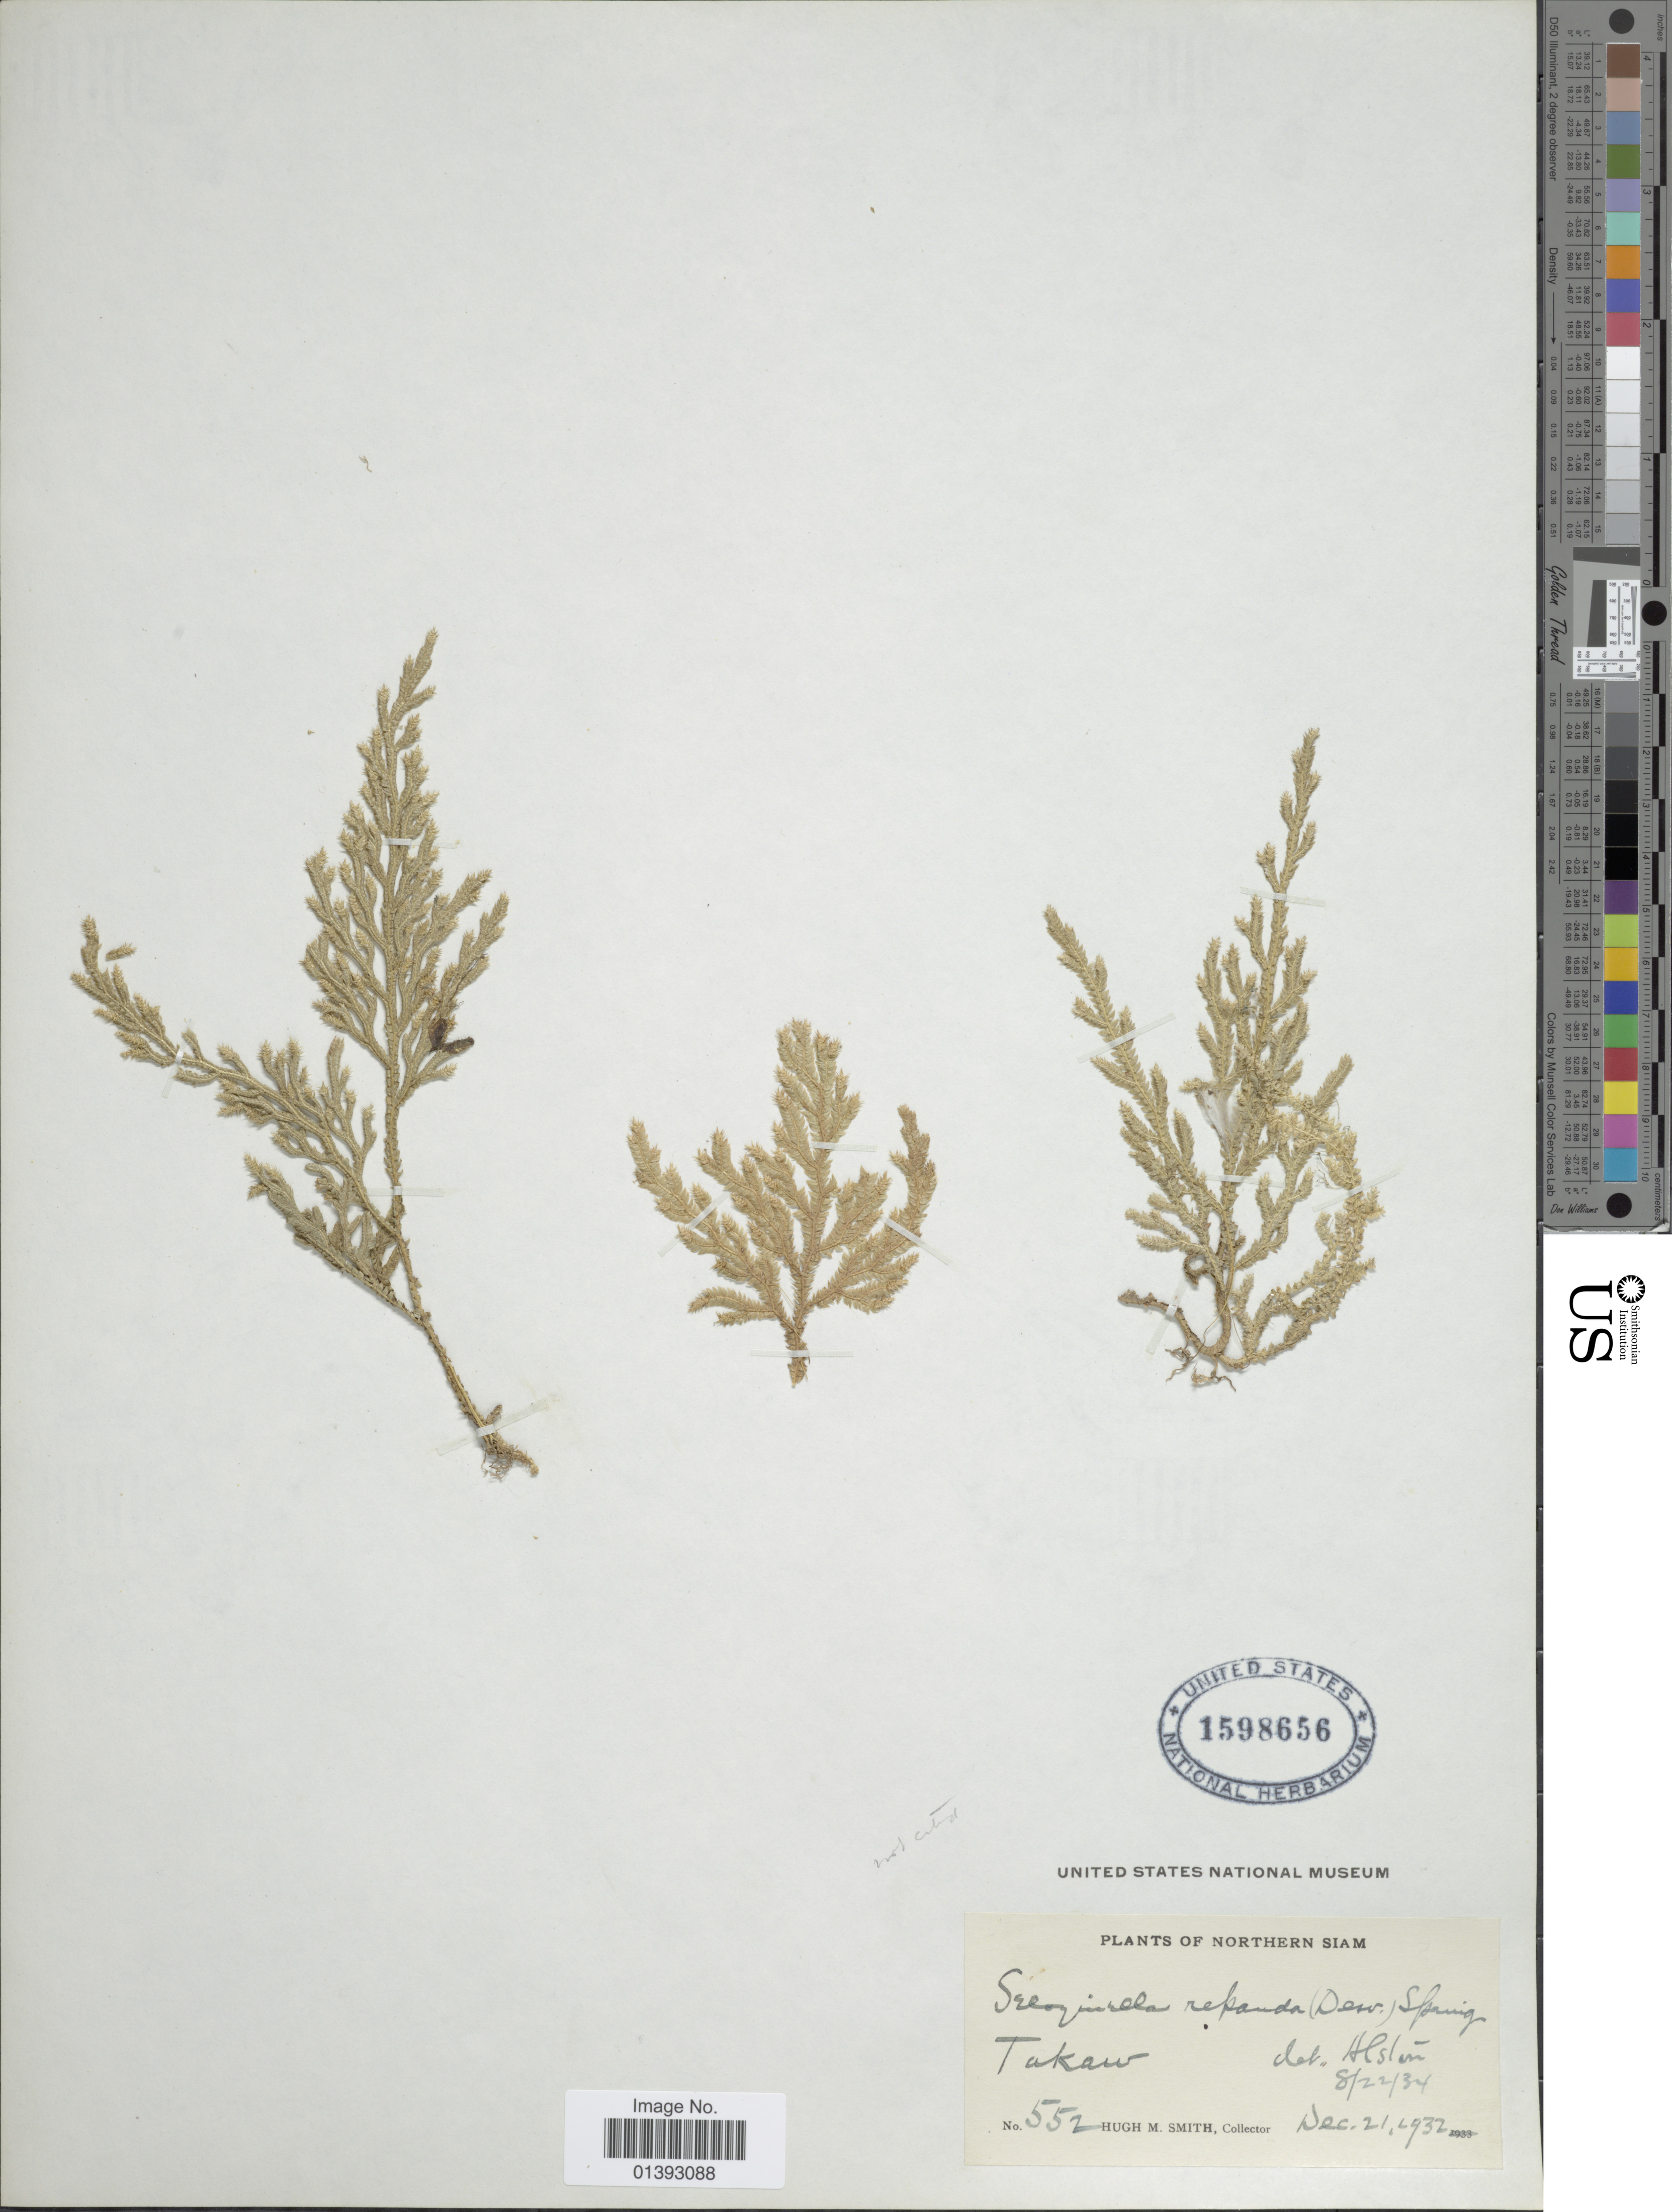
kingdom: Plantae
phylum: Tracheophyta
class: Lycopodiopsida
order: Selaginellales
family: Selaginellaceae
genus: Selaginella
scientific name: Selaginella repanda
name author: (Desv. ex Poir.) Spring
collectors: H. M. Smith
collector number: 552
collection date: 1932-12-21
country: Thailand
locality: Takaw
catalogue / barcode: US 1598656